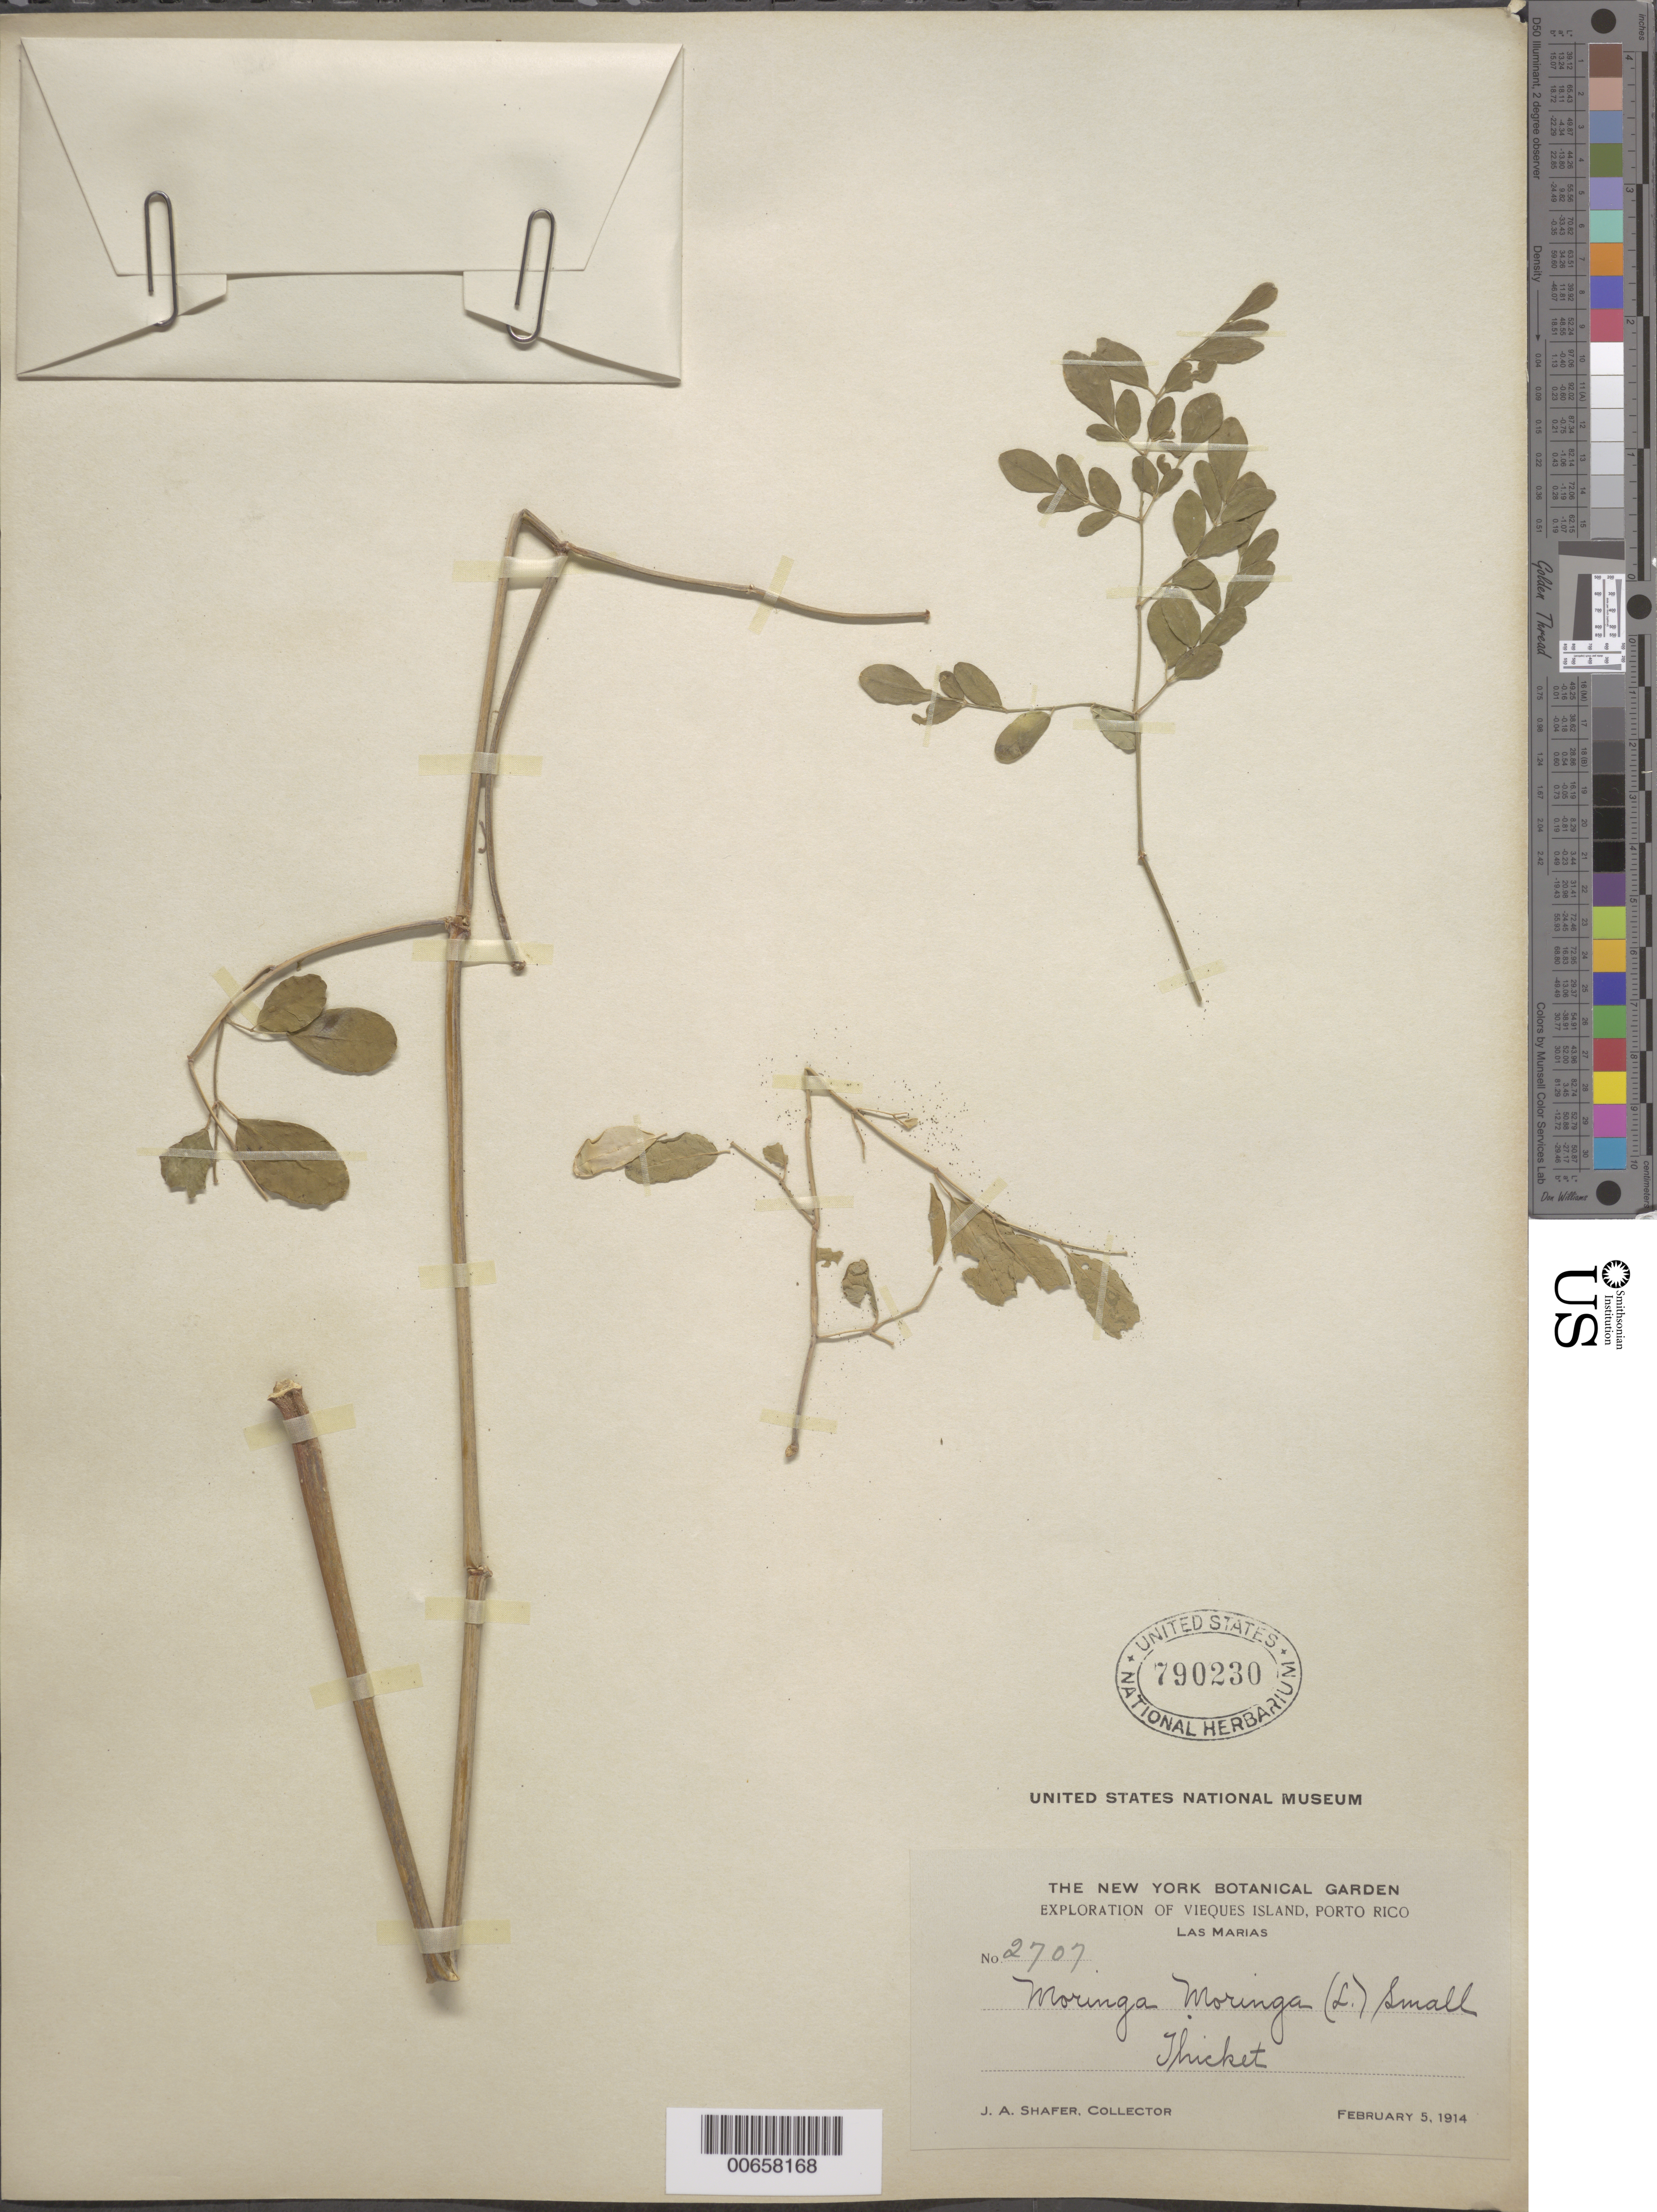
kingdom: Plantae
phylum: Tracheophyta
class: Magnoliopsida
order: Brassicales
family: Moringaceae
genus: Moringa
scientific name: Moringa moringa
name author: (L.) Small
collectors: J. A. Shafer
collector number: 2707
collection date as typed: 05 Feb 1914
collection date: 1914-02-05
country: Puerto Rico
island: Vieques Island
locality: Las Marias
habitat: Thicket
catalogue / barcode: US 790230